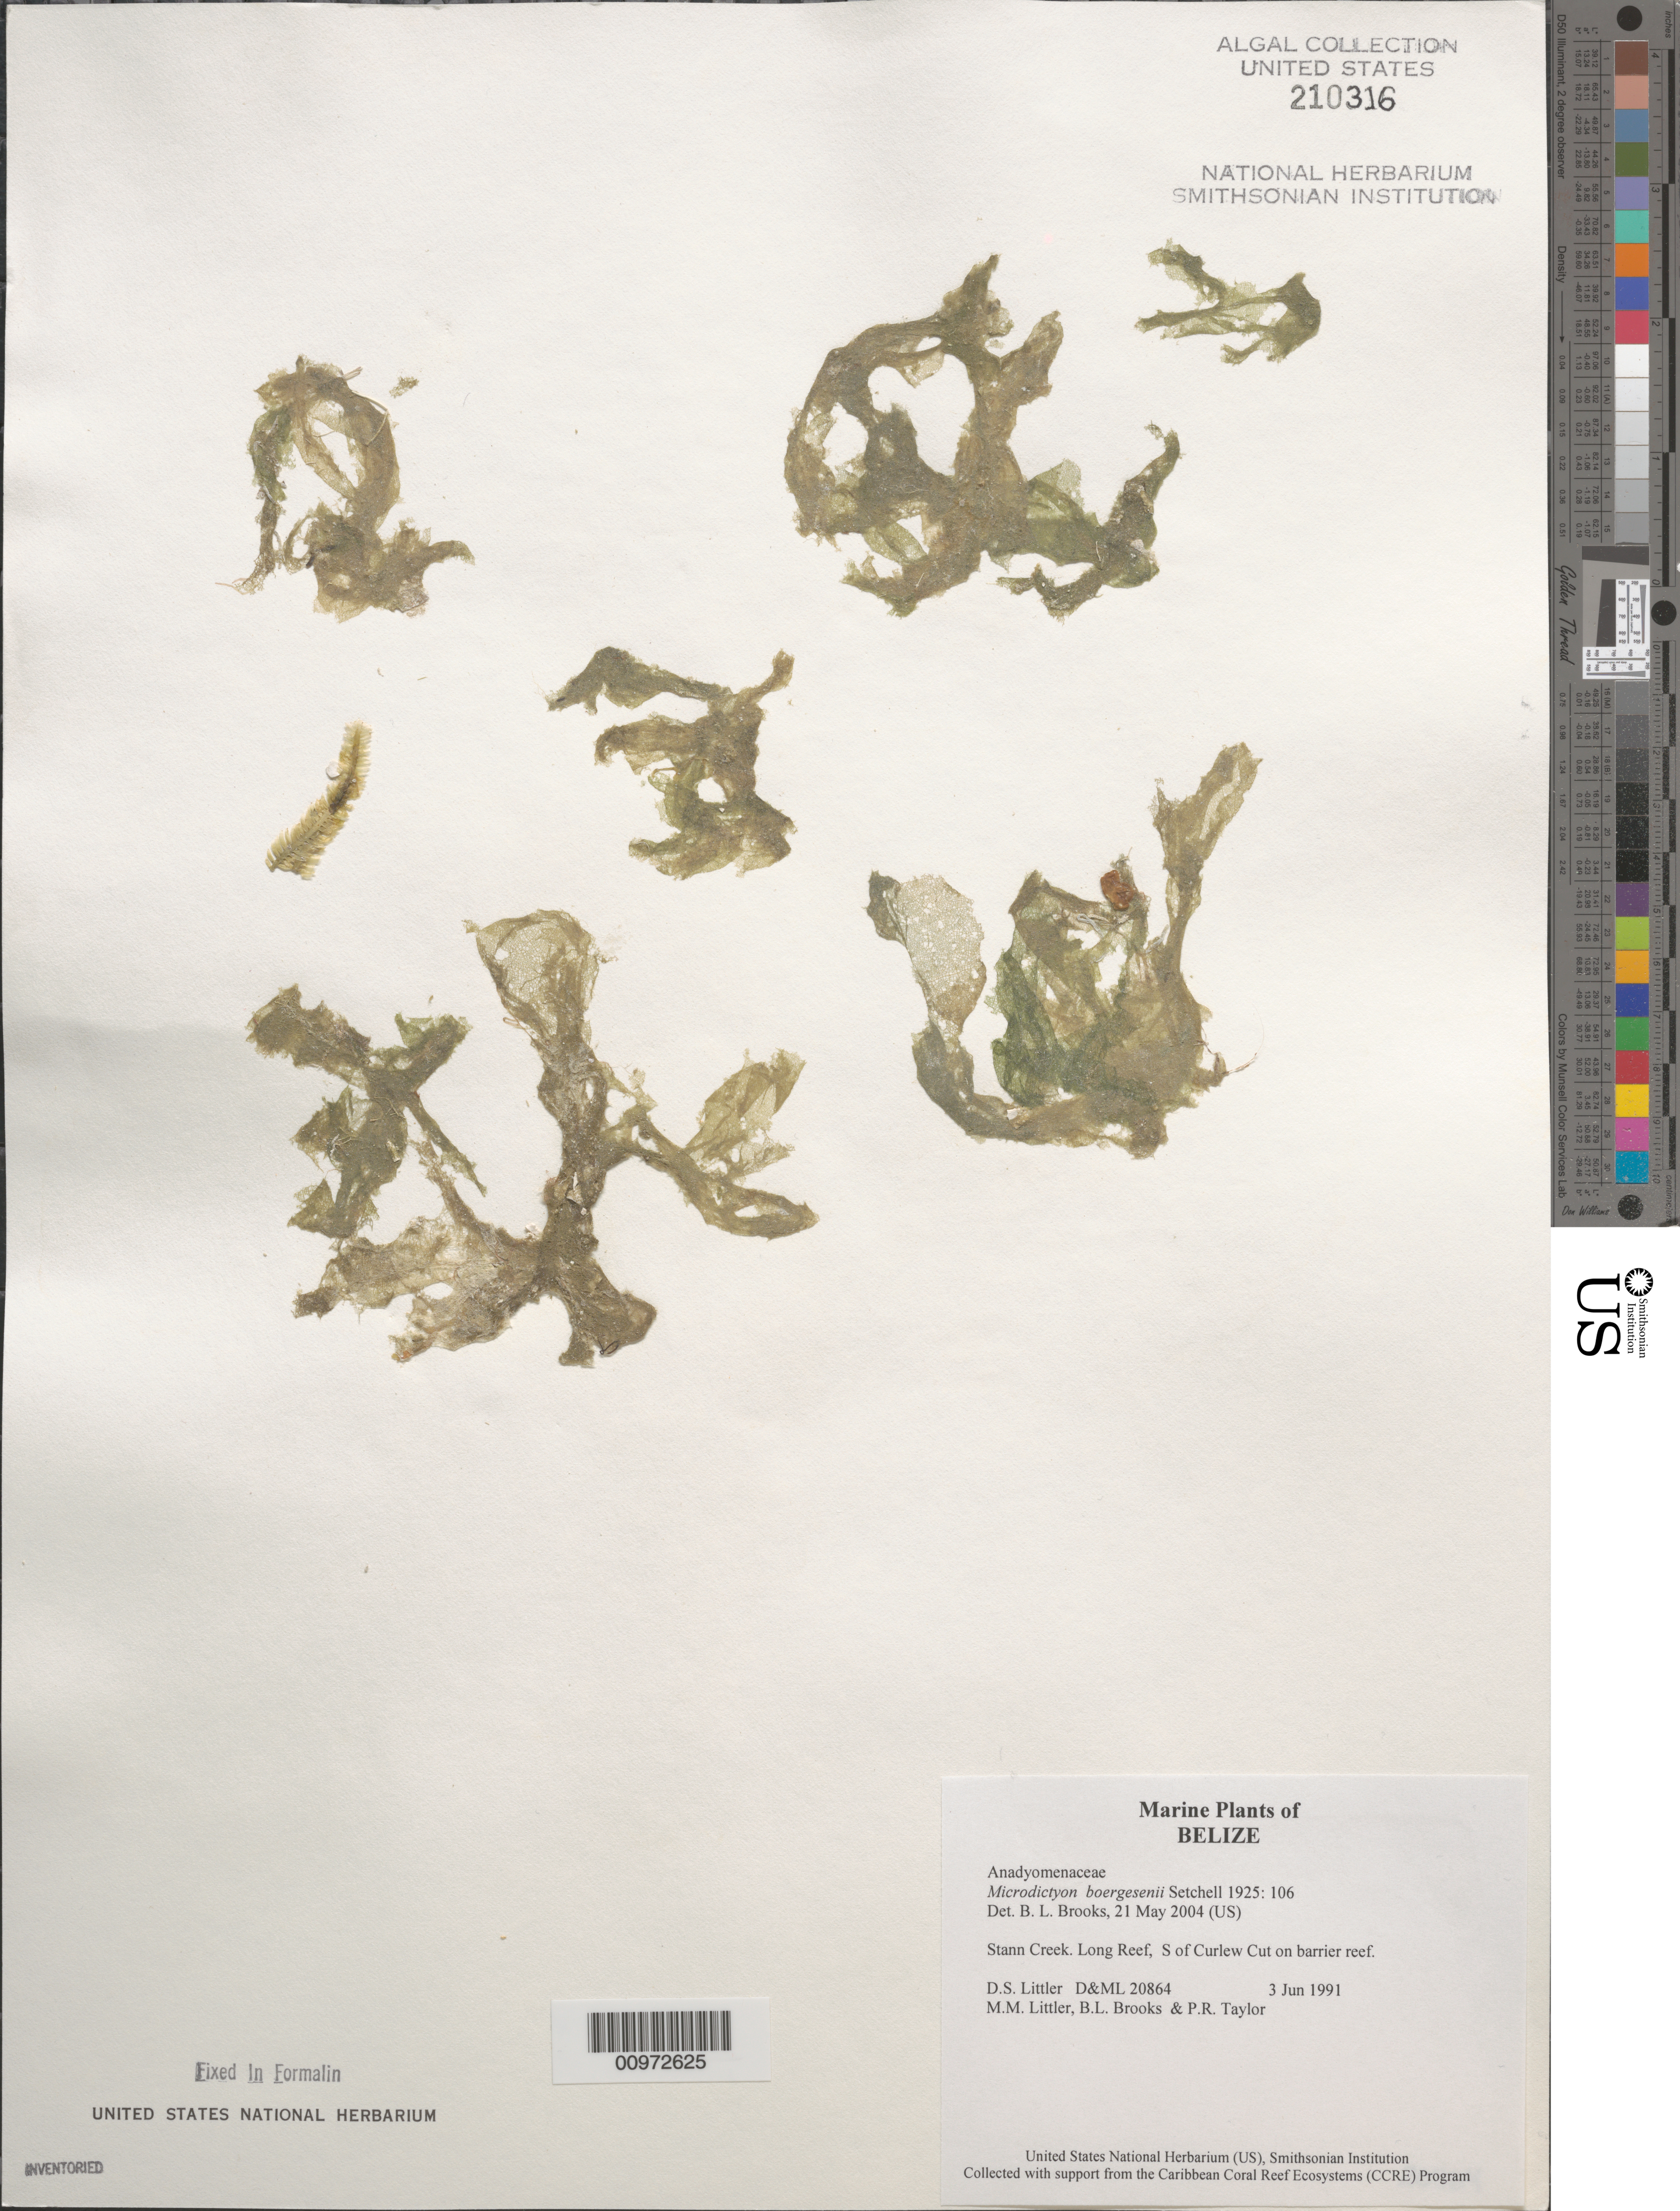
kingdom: Plantae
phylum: Chlorophyta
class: Ulvophyceae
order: Cladophorales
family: Anadyomenaceae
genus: Microdictyon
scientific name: Microdictyon boergesenii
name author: Setch.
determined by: Brooks, B. L., (BOT), Smithsonian Institution - National Museum of Natural History (UNITED STATES)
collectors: D. S. Littler, M. M. Littler, B. Brooks & P. R. Taylor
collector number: D&ML 20864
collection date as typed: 03 Jun 1991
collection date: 1991-06-03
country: Belize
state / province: Stann Creek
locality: Long Reef, south of Curlew Cut on barrier reef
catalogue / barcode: US 210316